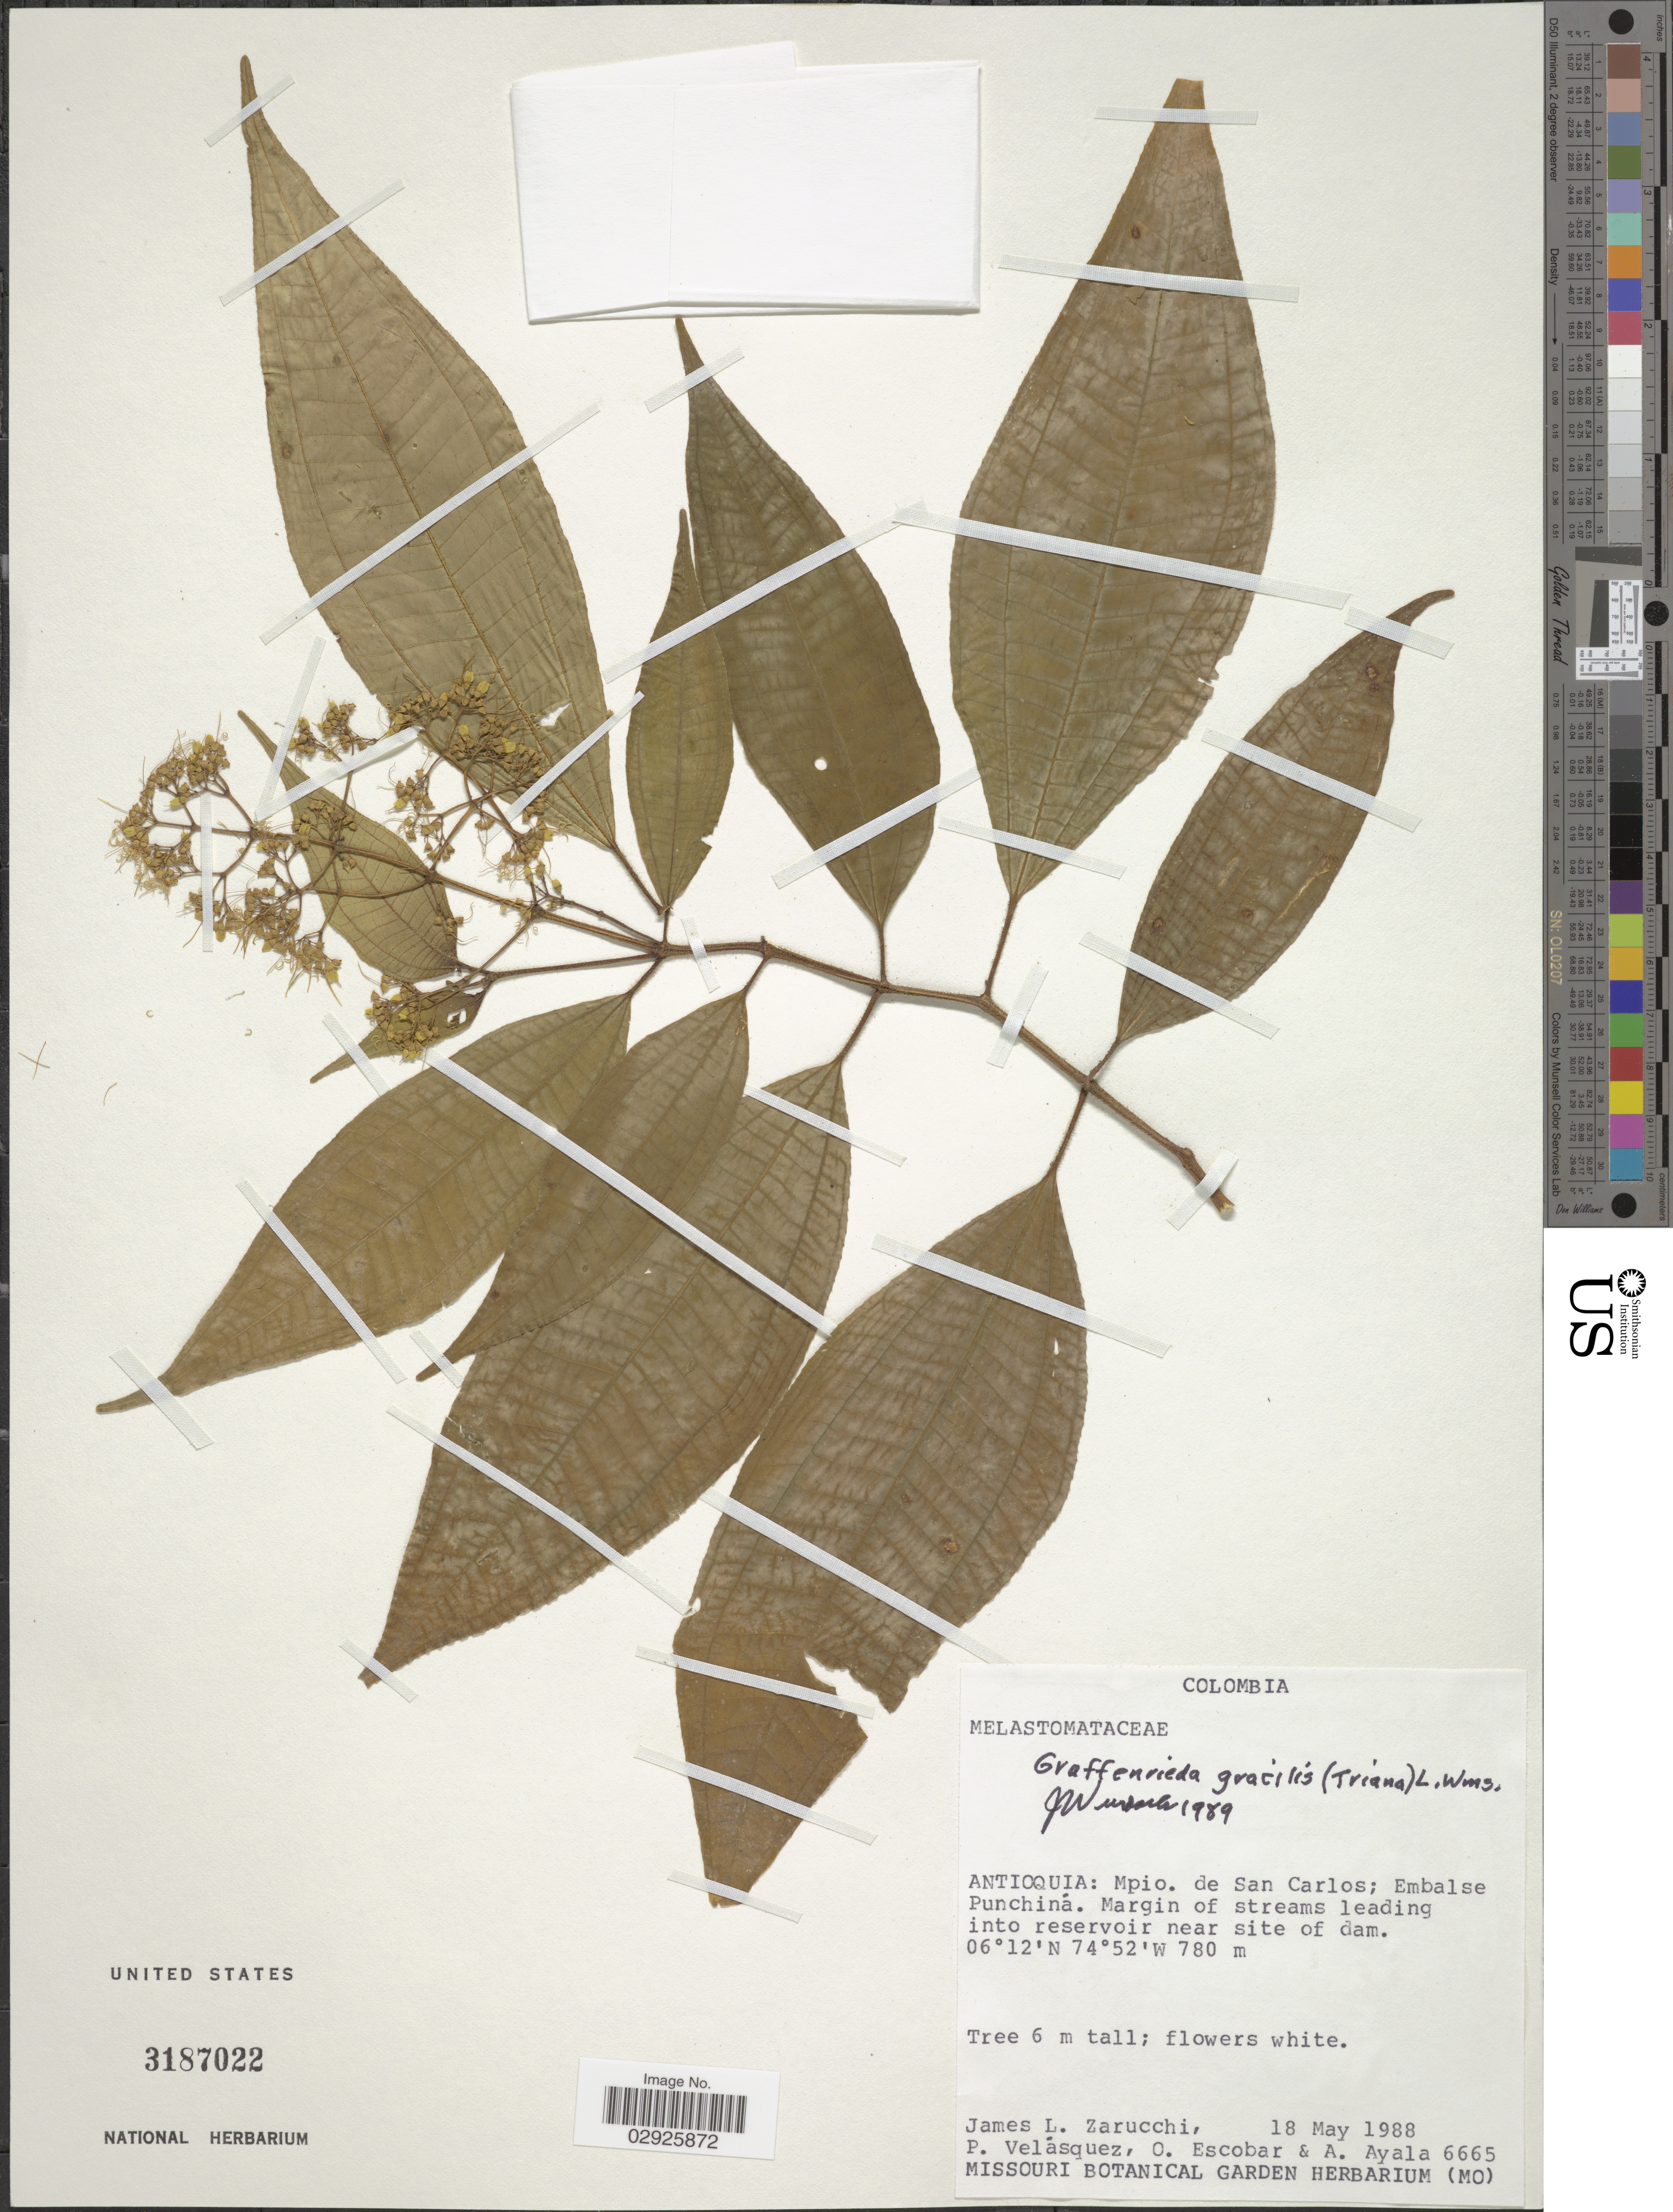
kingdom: Plantae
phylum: Tracheophyta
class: Magnoliopsida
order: Myrtales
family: Melastomataceae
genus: Graffenrieda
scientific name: Graffenrieda gracilis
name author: (Triana) L.O. Williams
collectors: J. L. Zarucchi, P. Velasquez, O. Escobar & A. Ayala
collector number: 6665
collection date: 1988-05-18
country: Colombia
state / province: Antioquia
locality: Mpio. de San Carlos; Embalse Punchiná. Margin of streams leading into reservoir near site of dam.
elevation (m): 780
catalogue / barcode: US 3187022